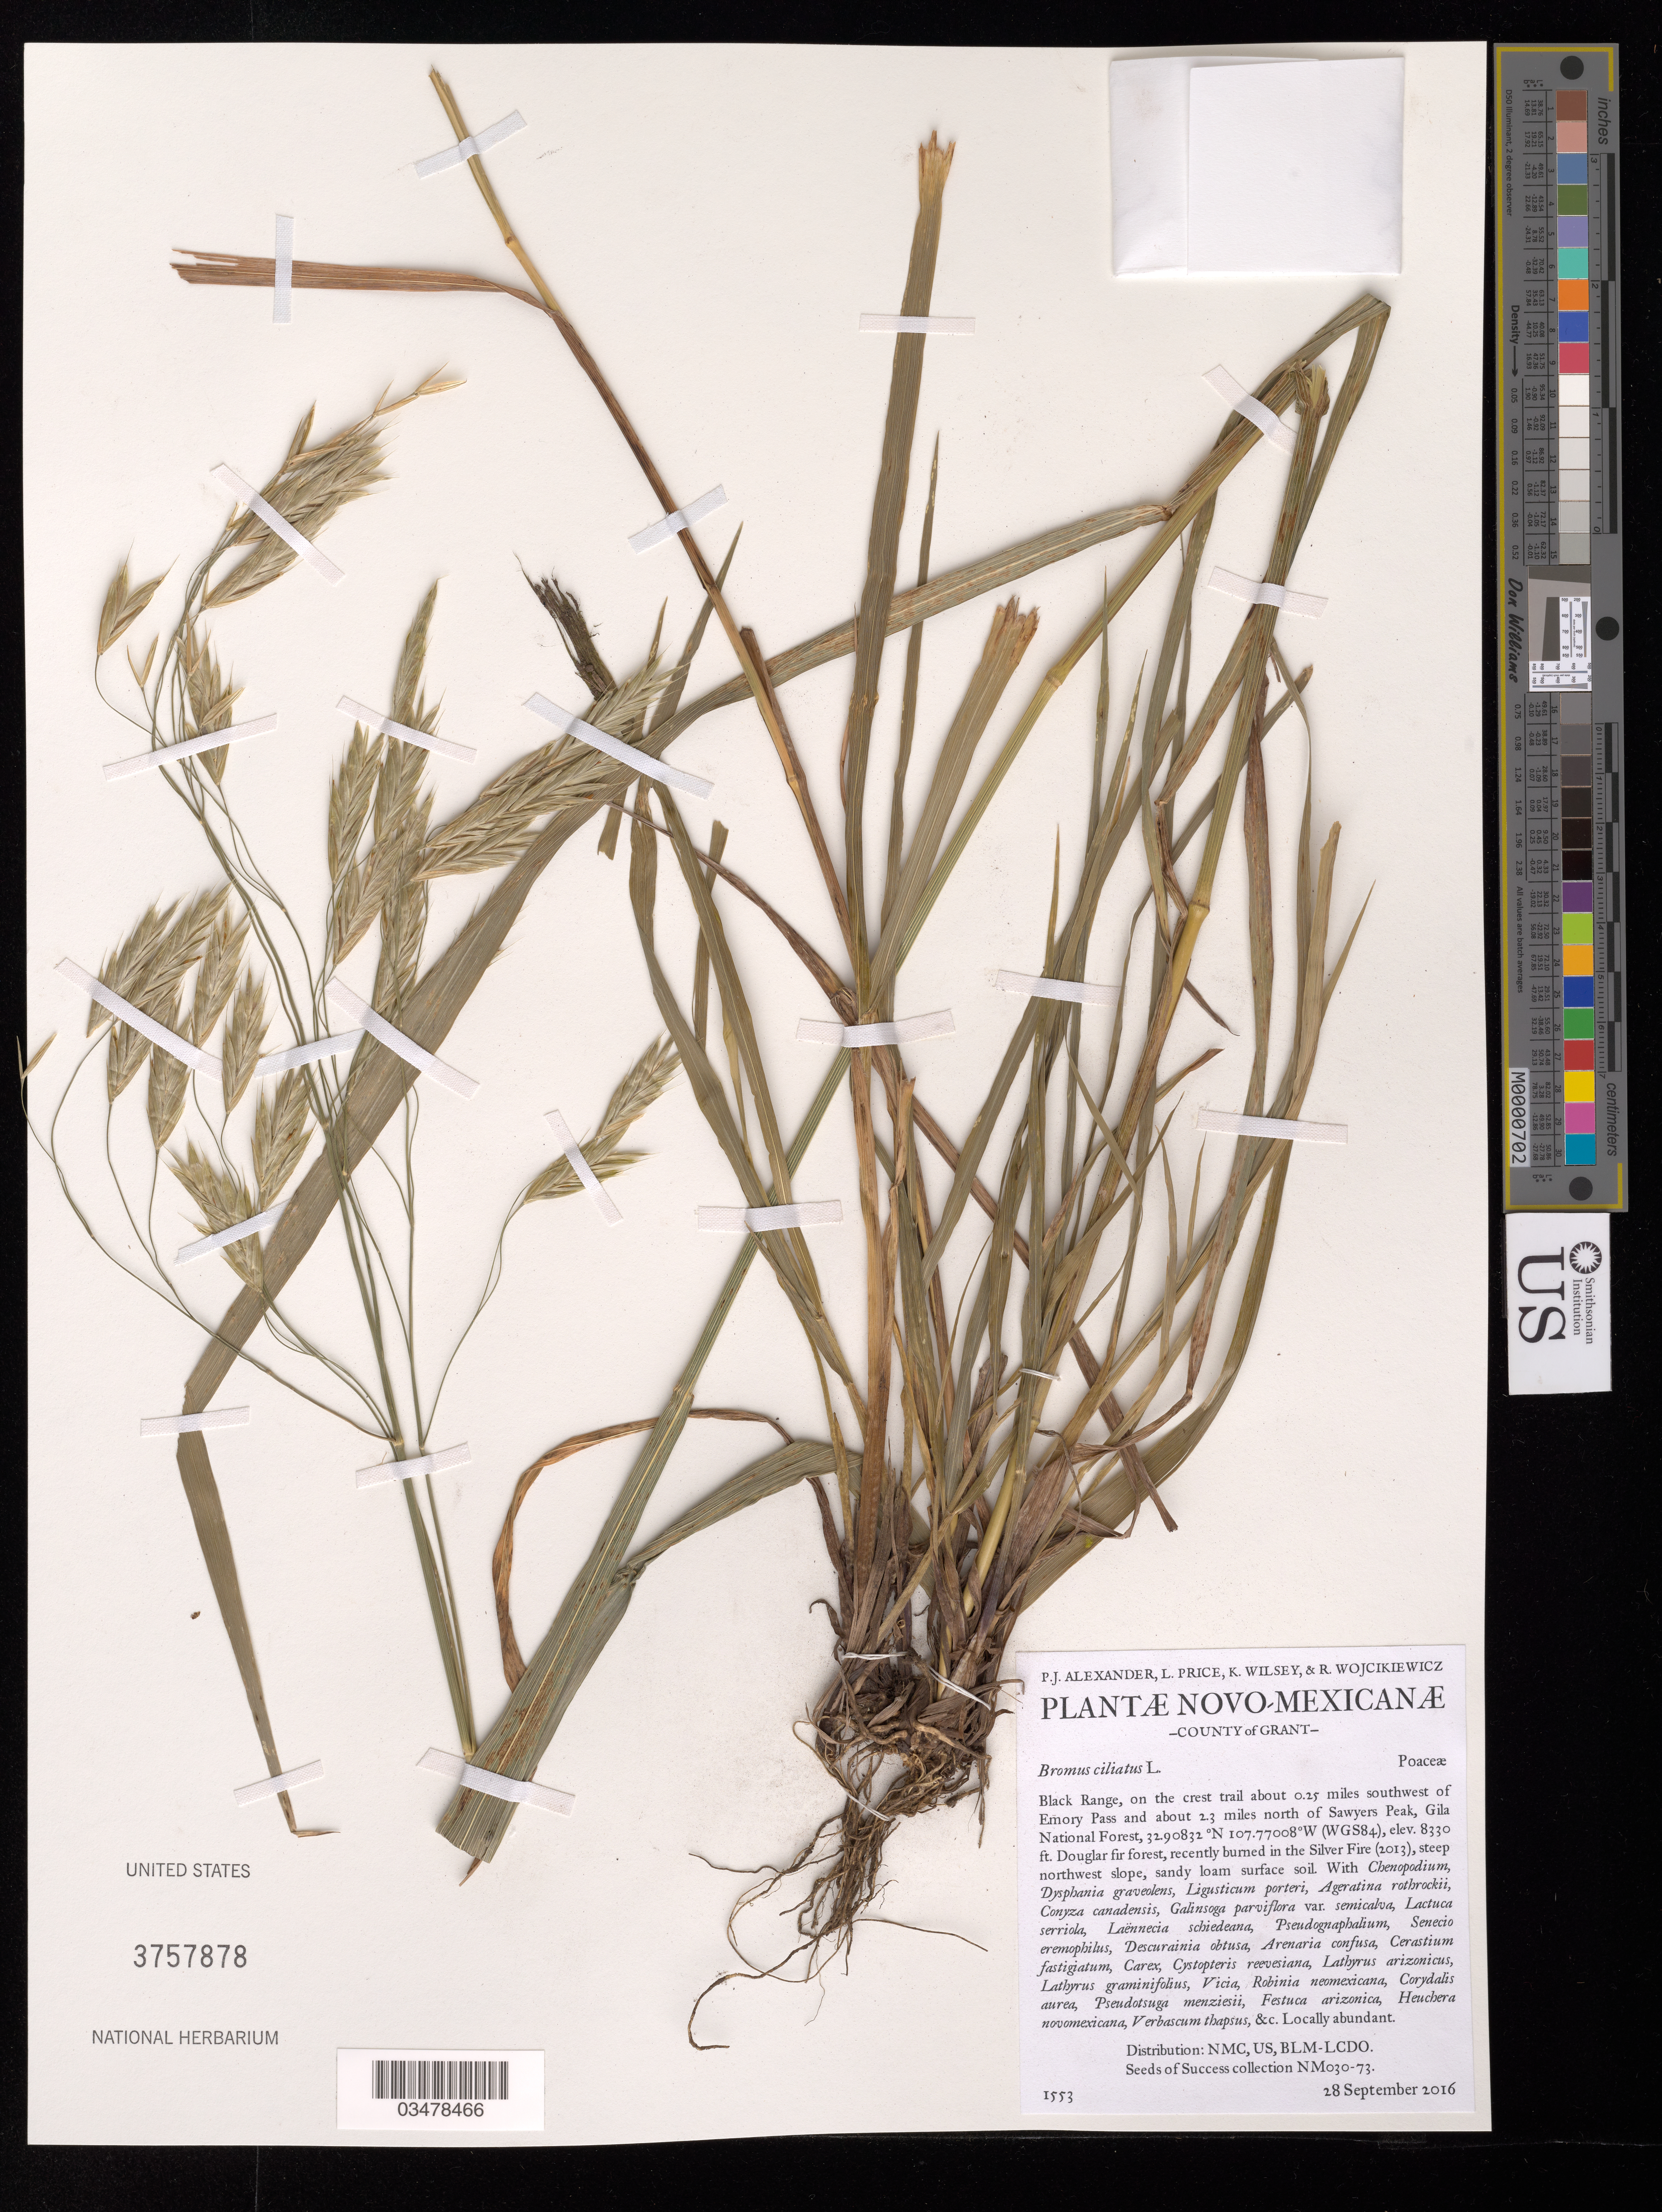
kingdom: Plantae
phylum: Tracheophyta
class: Liliopsida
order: Poales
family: Poaceae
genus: Bromus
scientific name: Bromus ciliatus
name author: L.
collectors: P. Alexander, L. Price, K. Wilsey & R. Wojcikiewicz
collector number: NM030-073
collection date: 2016-09-28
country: United States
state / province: New Mexico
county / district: Grant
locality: Gila National Forest: Silver City Ranger District, Gallinas allotment, 00514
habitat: Burned (2013 Silver Fire) Douglas fir forest. Ecological site data not available on national forest lands. With Festuca arizonica, Vicia ect., Arenaria confusa, etc.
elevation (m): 2539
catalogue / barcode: US 3757878